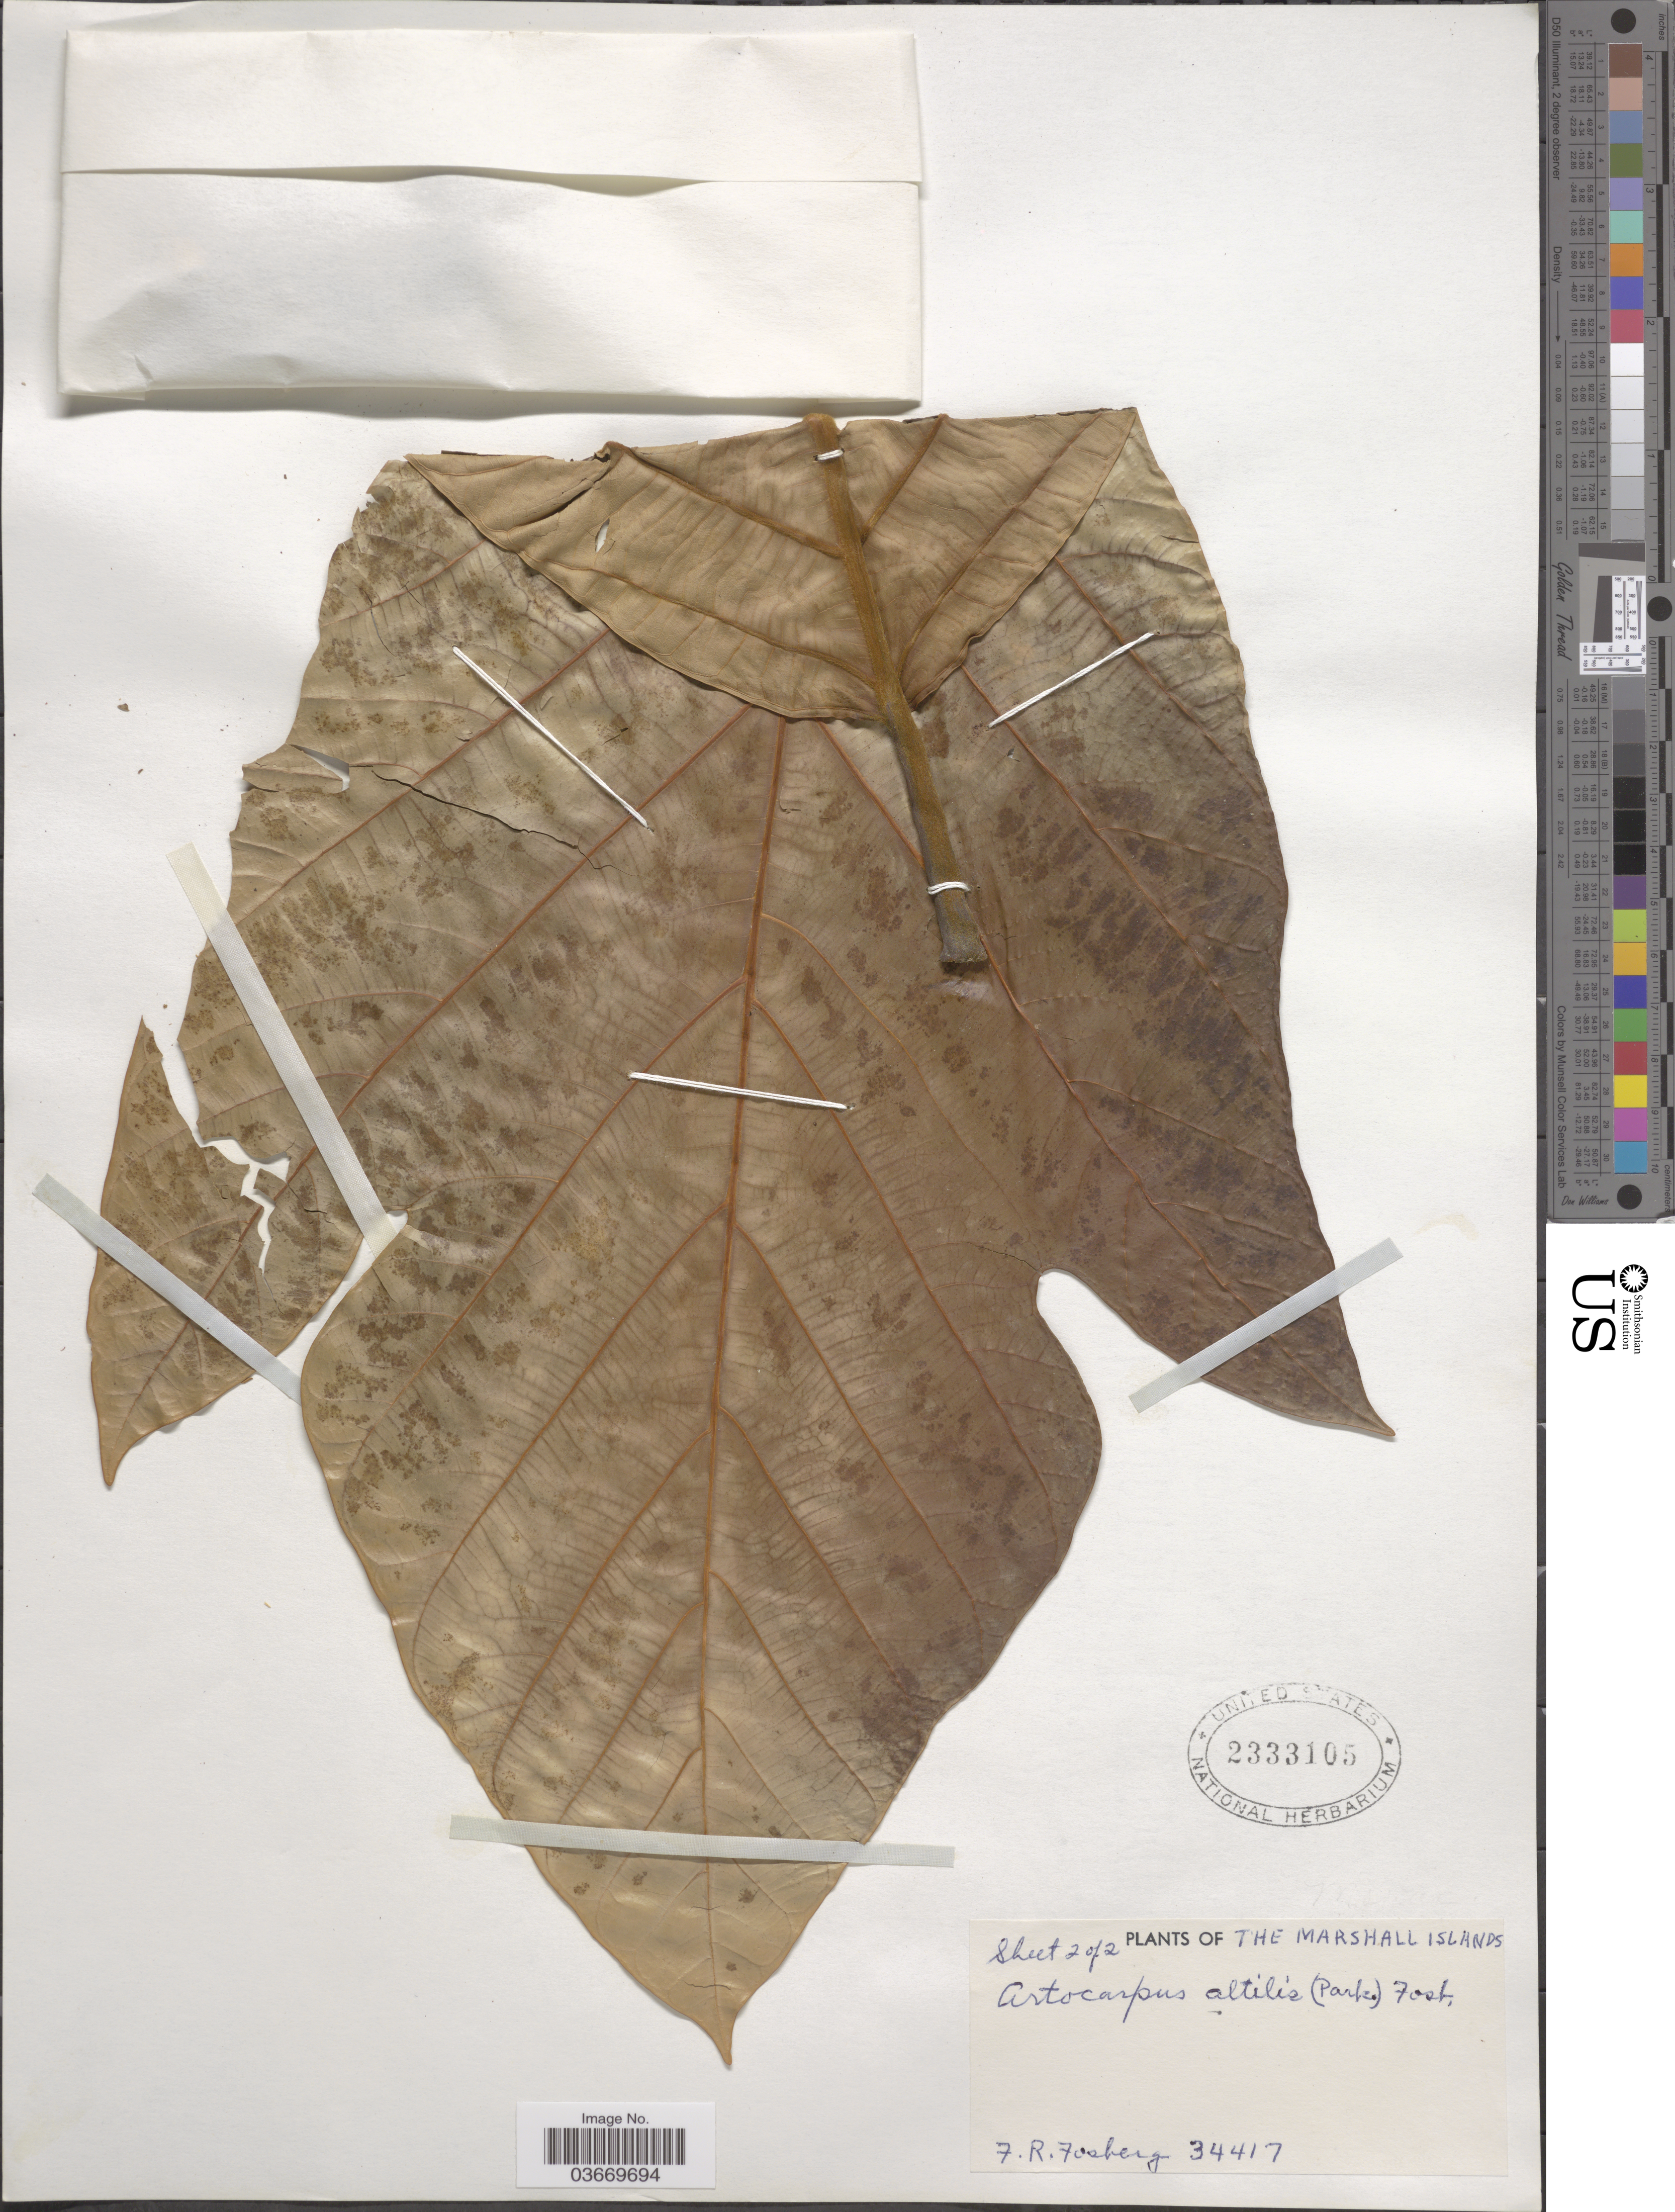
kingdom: Plantae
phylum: Tracheophyta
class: Magnoliopsida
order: Rosales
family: Moraceae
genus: Artocarpus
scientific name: Artocarpus altilis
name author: (Parkinson) Fosberg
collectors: F. R. Fosberg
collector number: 34417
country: Marshall Islands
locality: The Marshall Islands.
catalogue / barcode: US 2333105